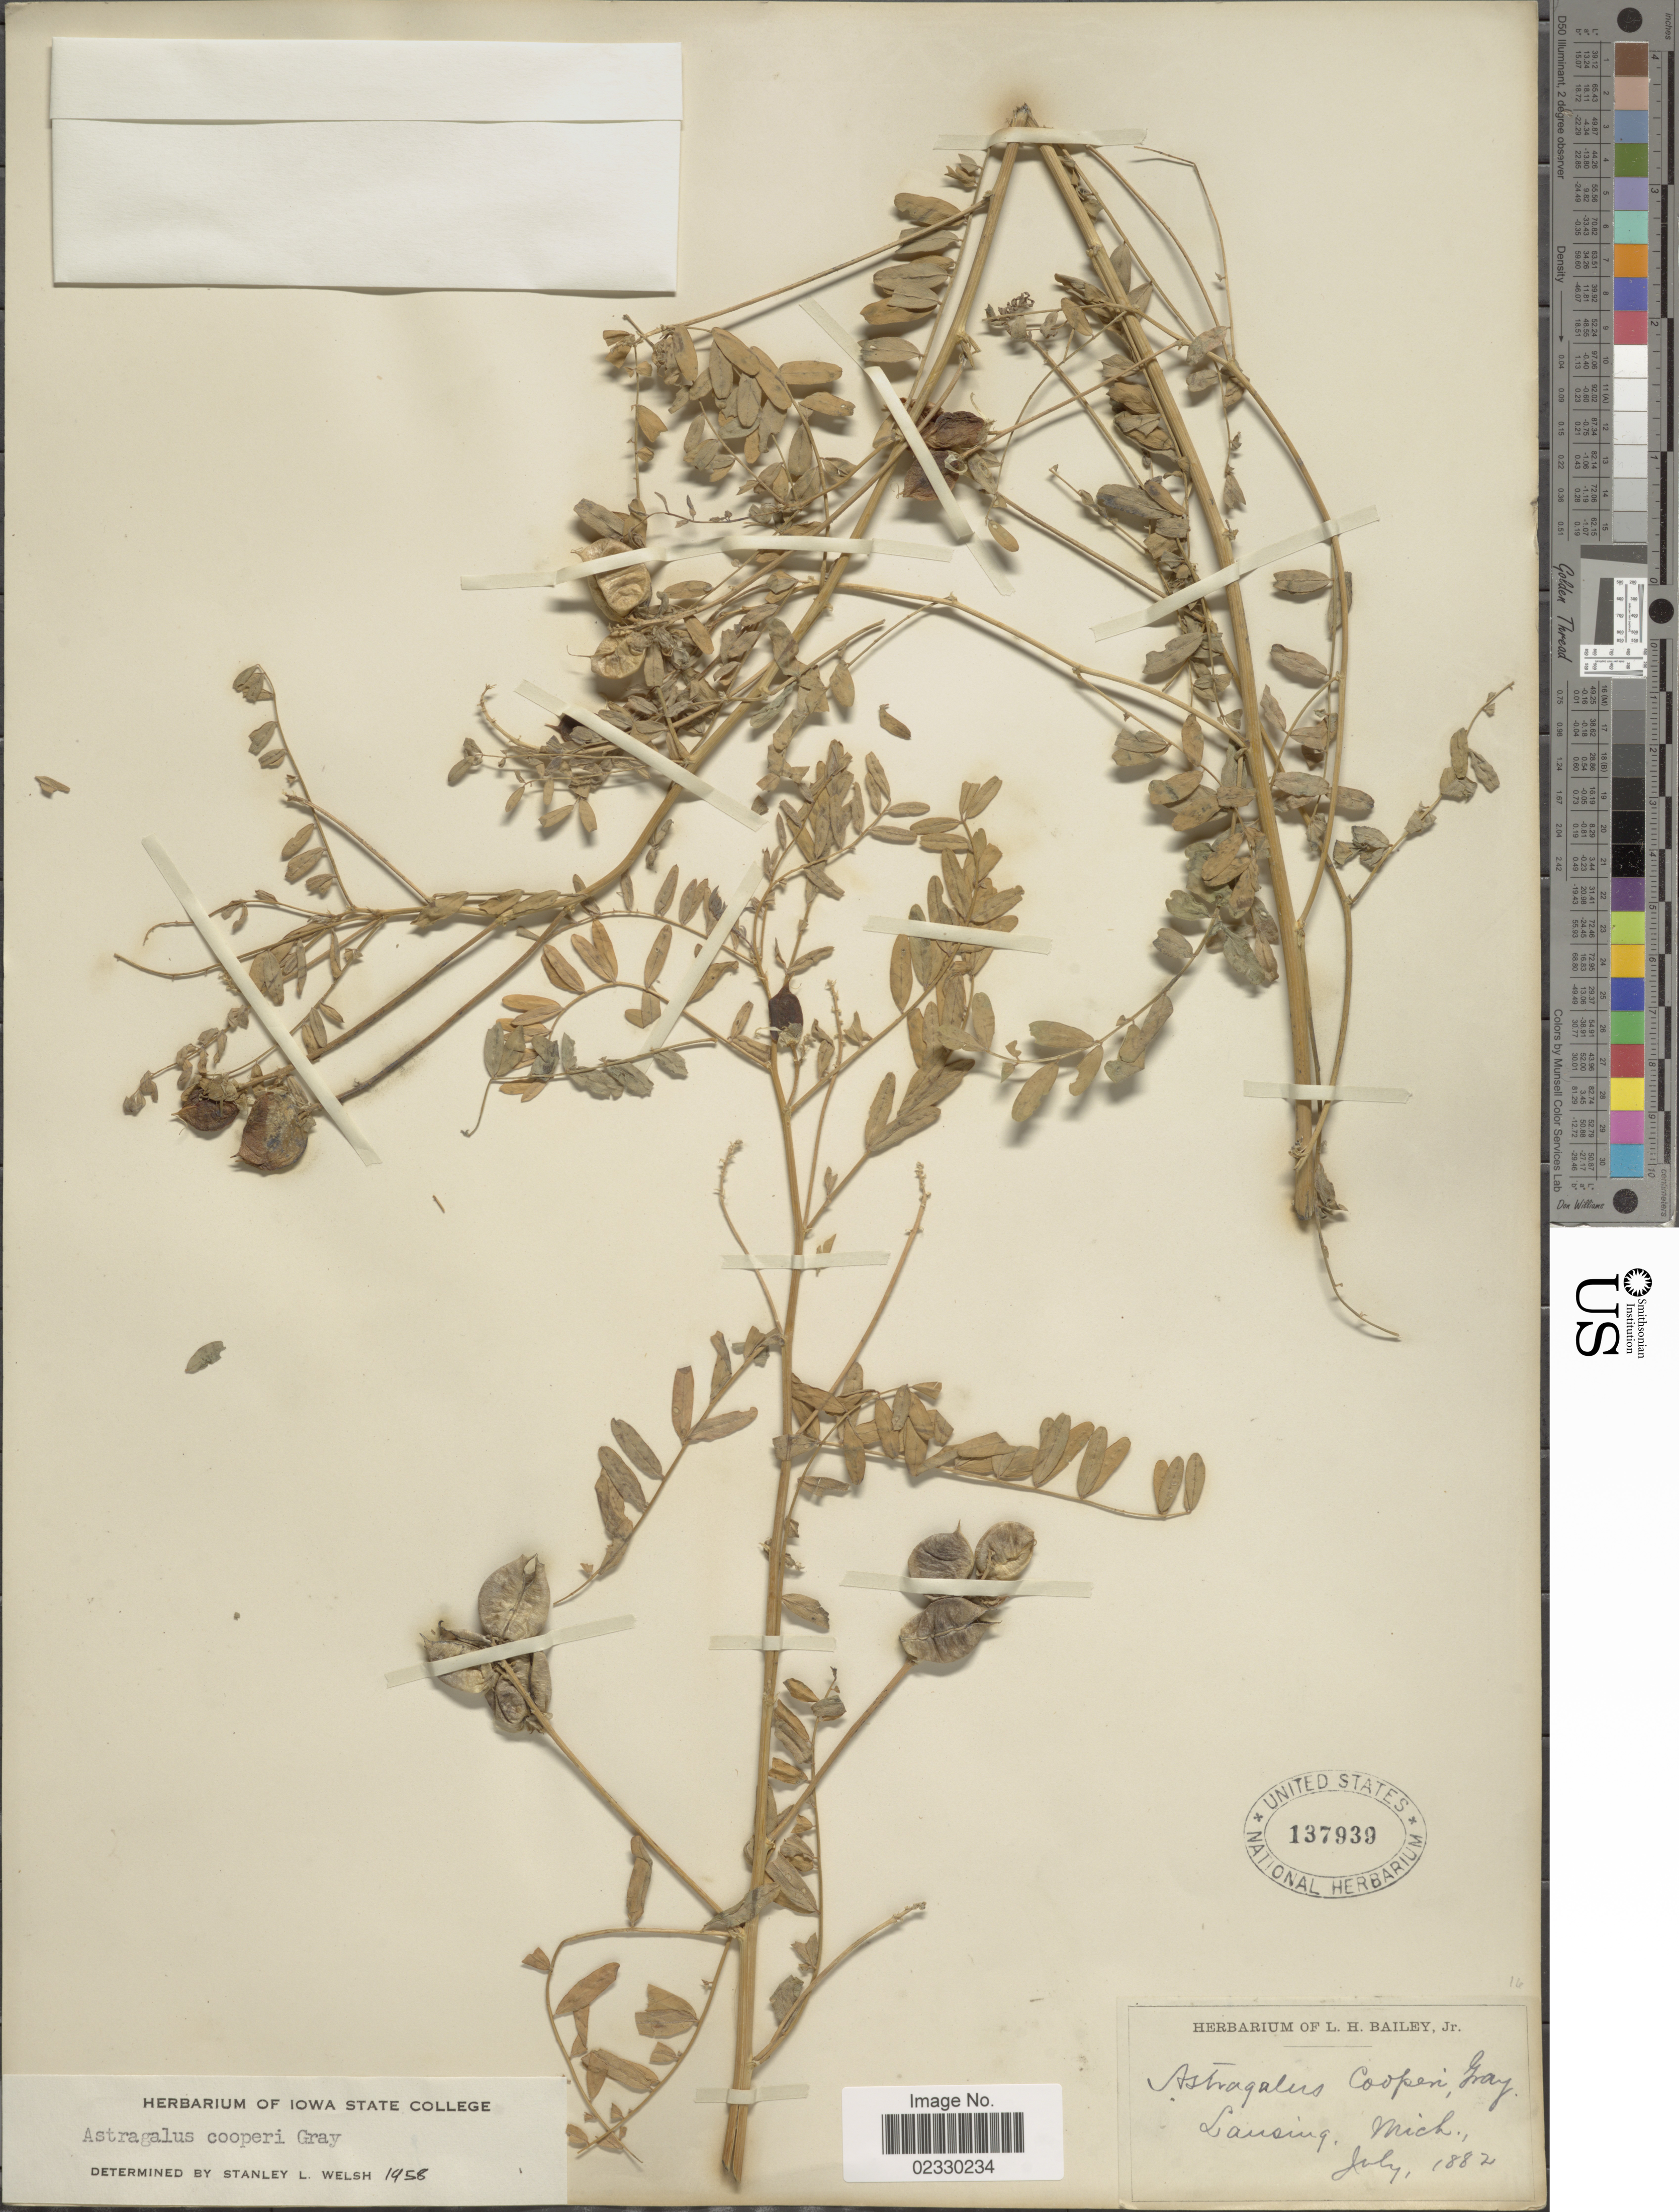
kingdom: Plantae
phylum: Tracheophyta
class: Magnoliopsida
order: Fabales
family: Fabaceae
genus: Astragalus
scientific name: Astragalus cooperi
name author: A. Gray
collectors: ex herb. L. H. Bailey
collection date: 1882-07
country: United States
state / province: Michigan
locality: Lausing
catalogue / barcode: US 137939